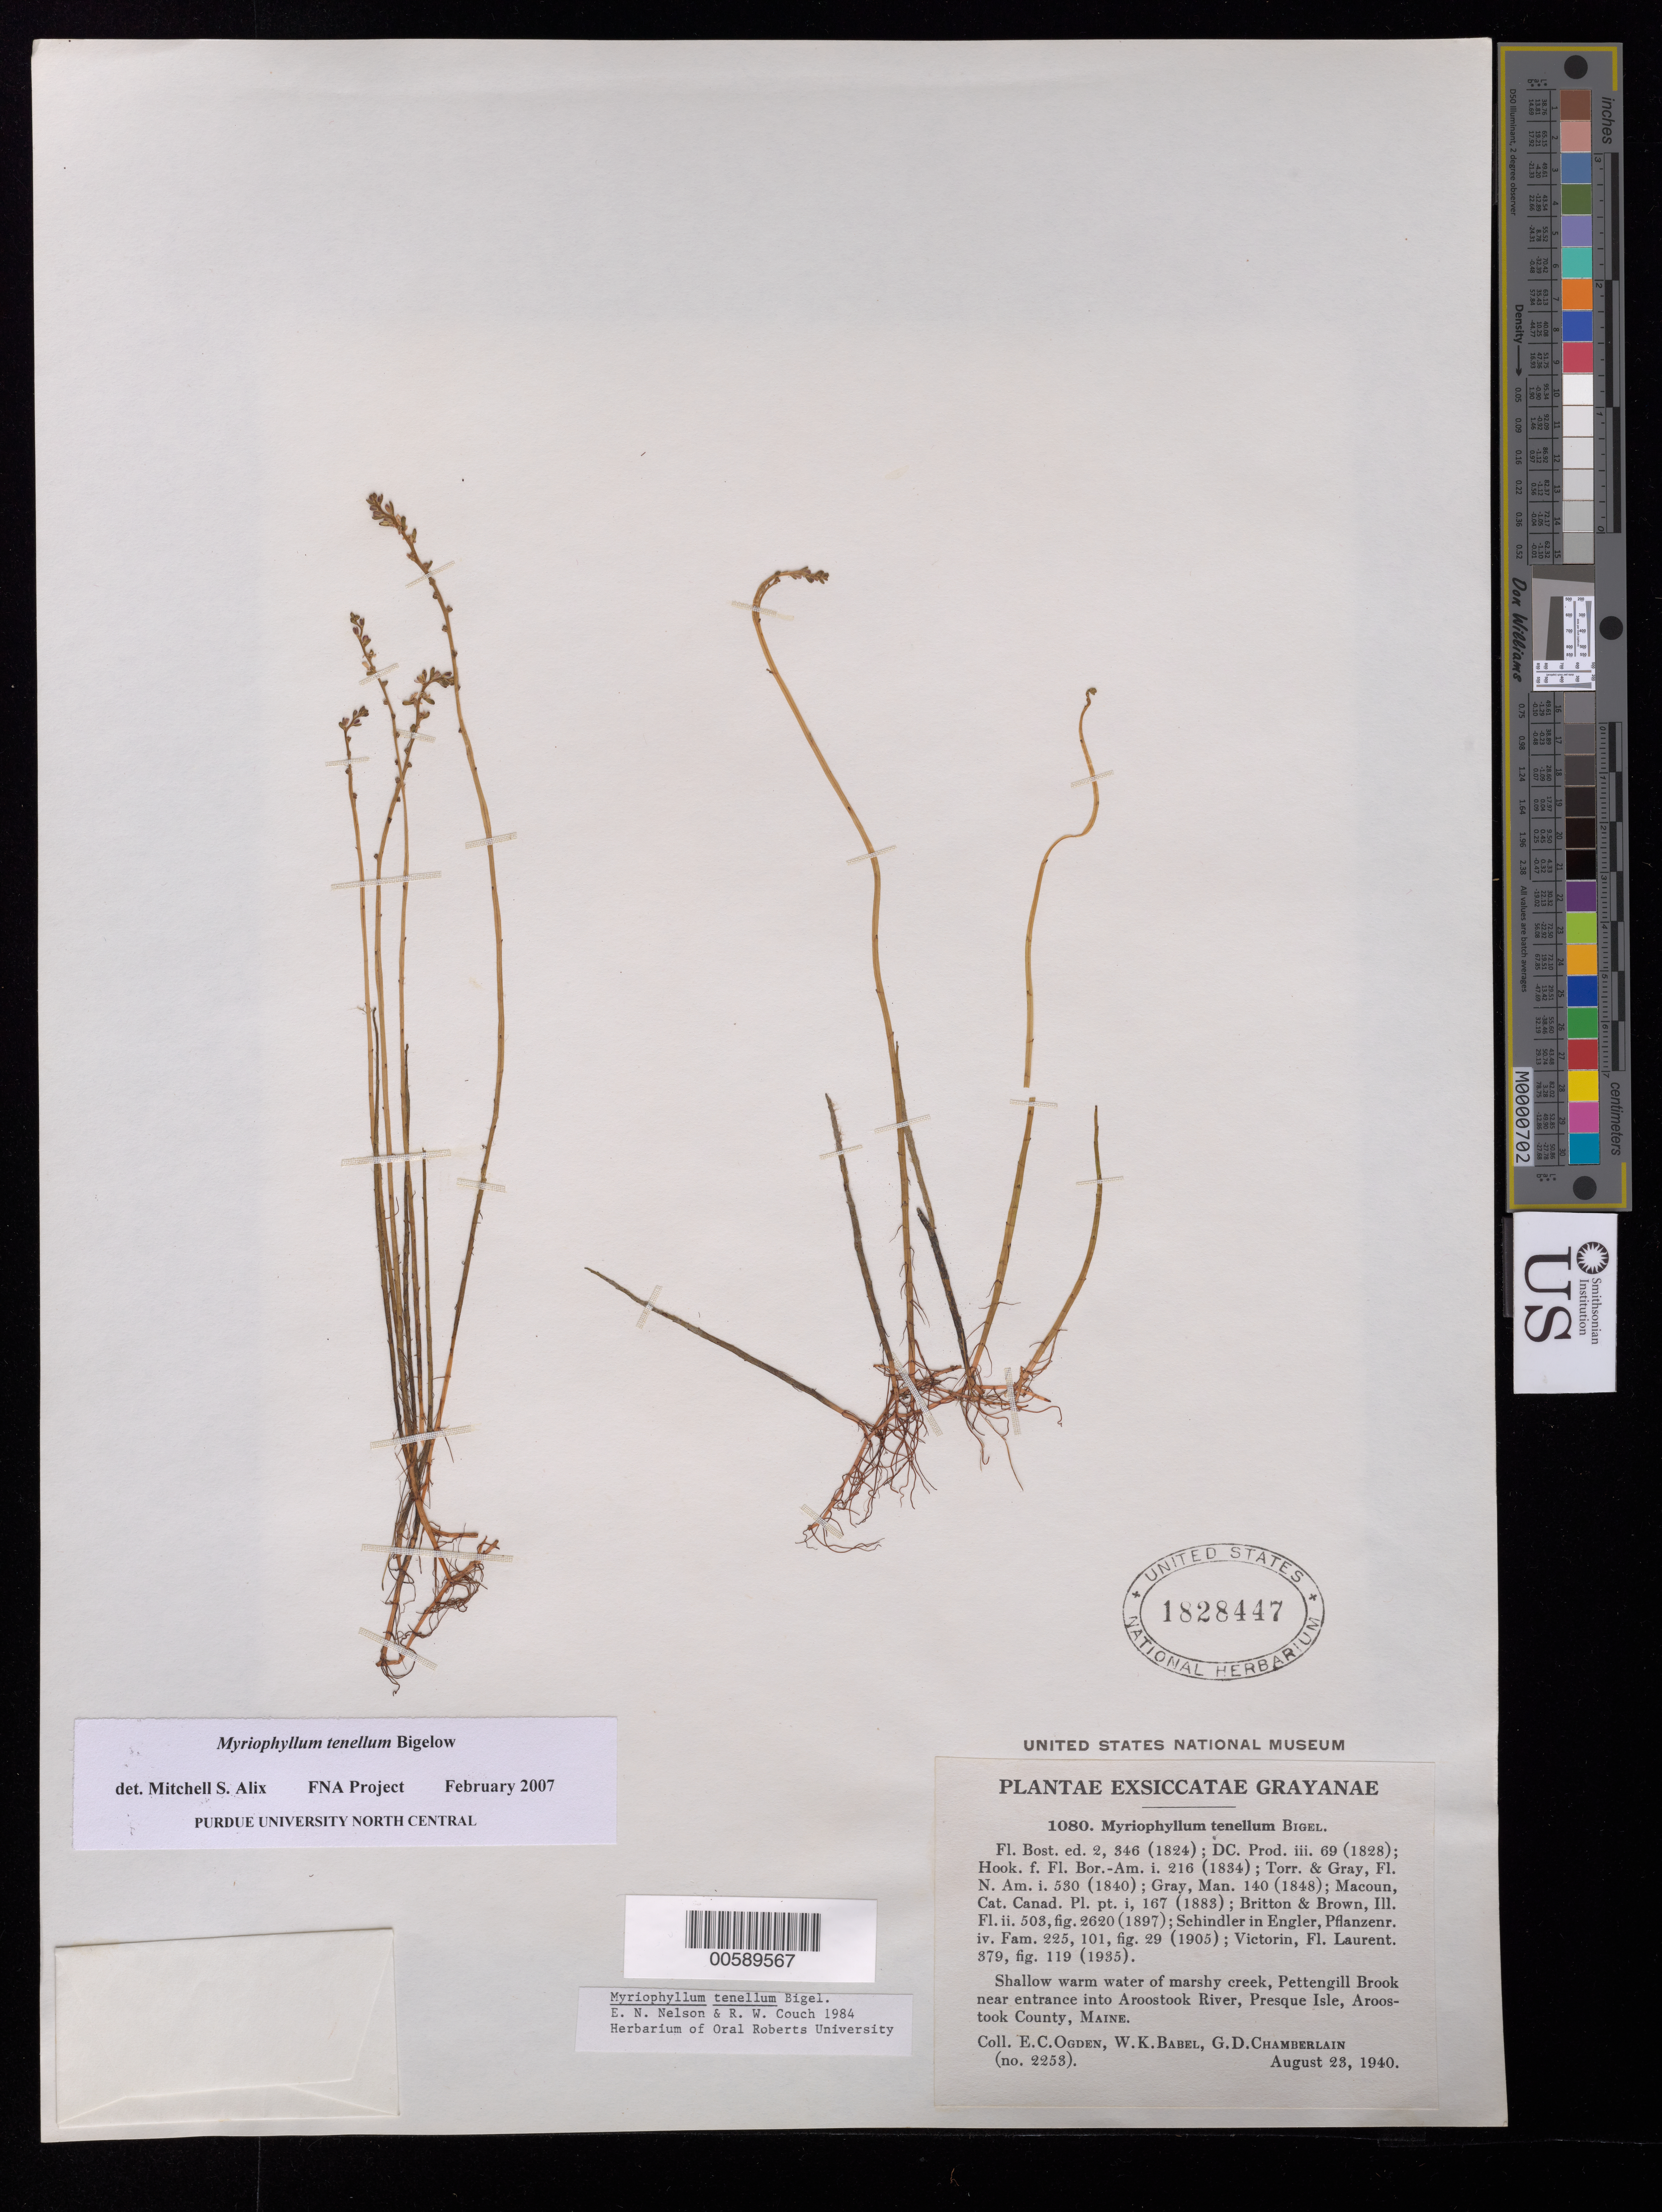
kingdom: Plantae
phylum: Tracheophyta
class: Magnoliopsida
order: Saxifragales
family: Haloragaceae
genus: Myriophyllum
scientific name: Myriophyllum tenellum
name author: Bigelow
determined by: Alix, M. S.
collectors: E. C. Ogden, W. Babel & G. Chamberlain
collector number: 2253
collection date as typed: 23 Aug 1940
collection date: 1940-08-23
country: United States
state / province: Maine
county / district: Aroostook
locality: Pettengill Brook, Aroostook River, Presque Isle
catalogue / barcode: US 1828447